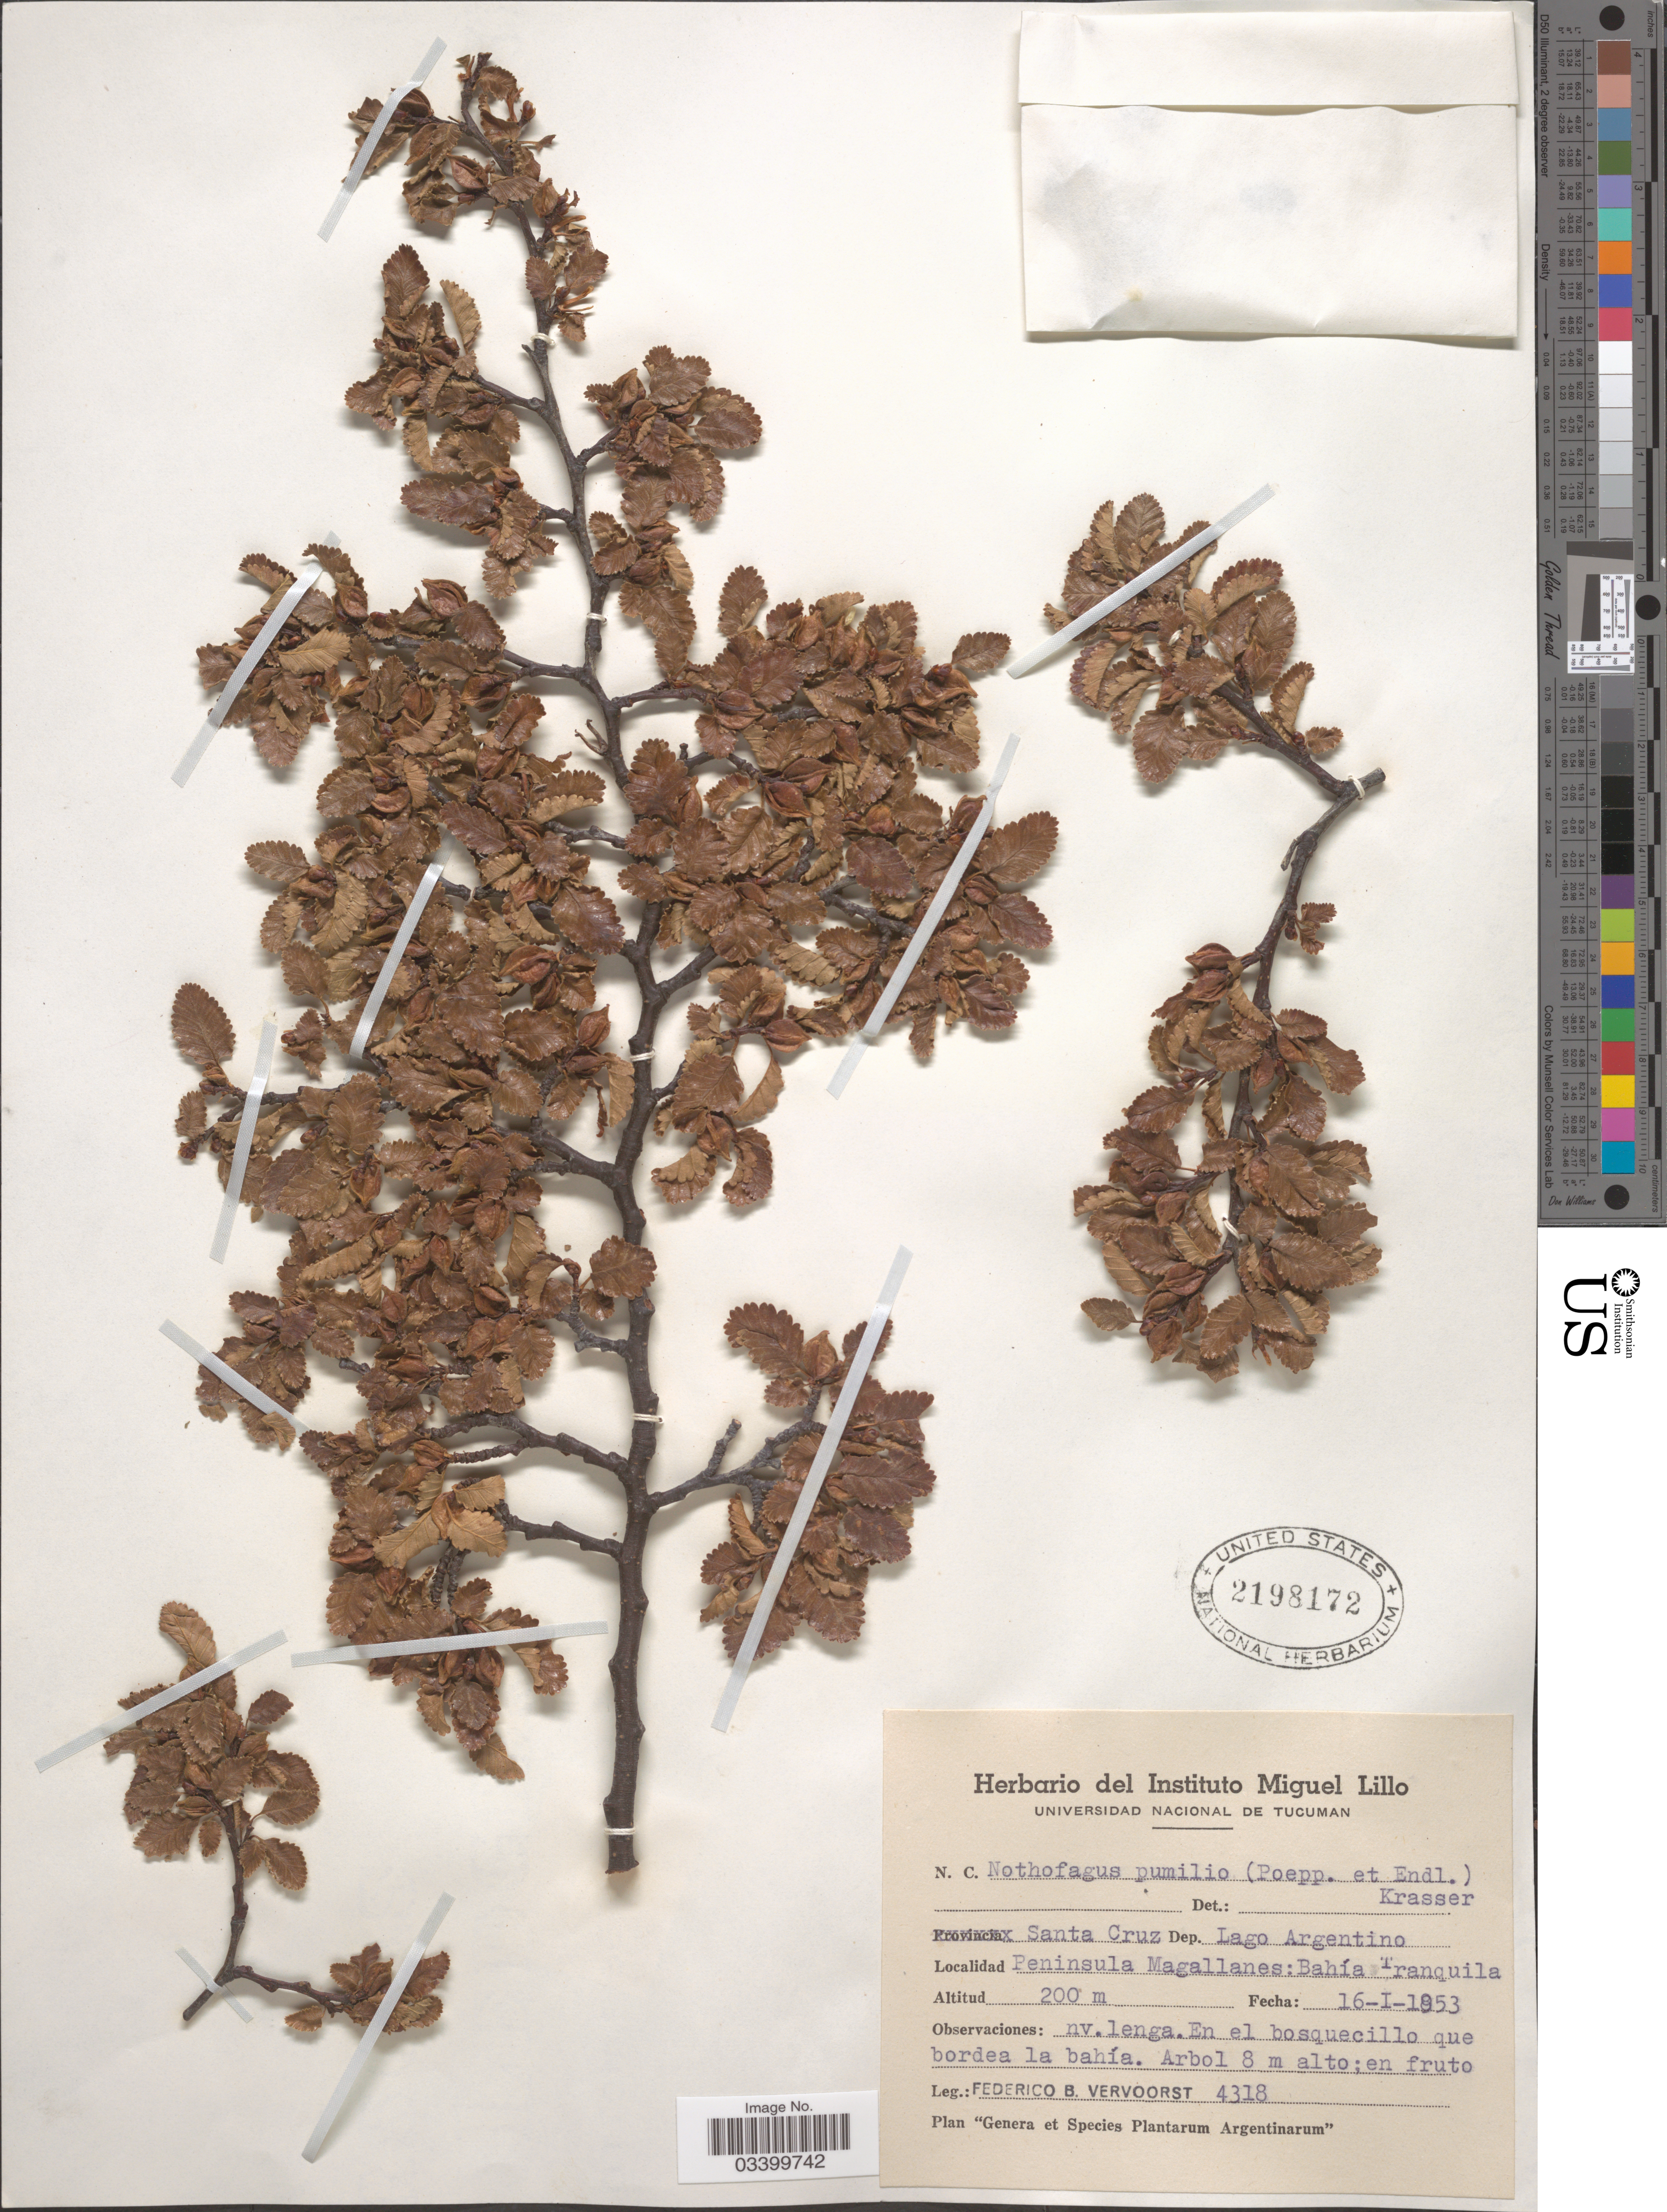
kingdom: Plantae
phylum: Tracheophyta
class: Magnoliopsida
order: Fagales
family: Nothofagaceae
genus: Nothofagus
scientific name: Nothofagus pumilio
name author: (Poepp. & Endl.) Krasser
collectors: F. B. Vervoorst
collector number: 4318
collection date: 1953-01-16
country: Argentina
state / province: Santa Cruz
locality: Dep. Lago Argentino. Peninsula Magallanes: Bahía Tranquila.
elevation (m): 200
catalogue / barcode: US 2198172